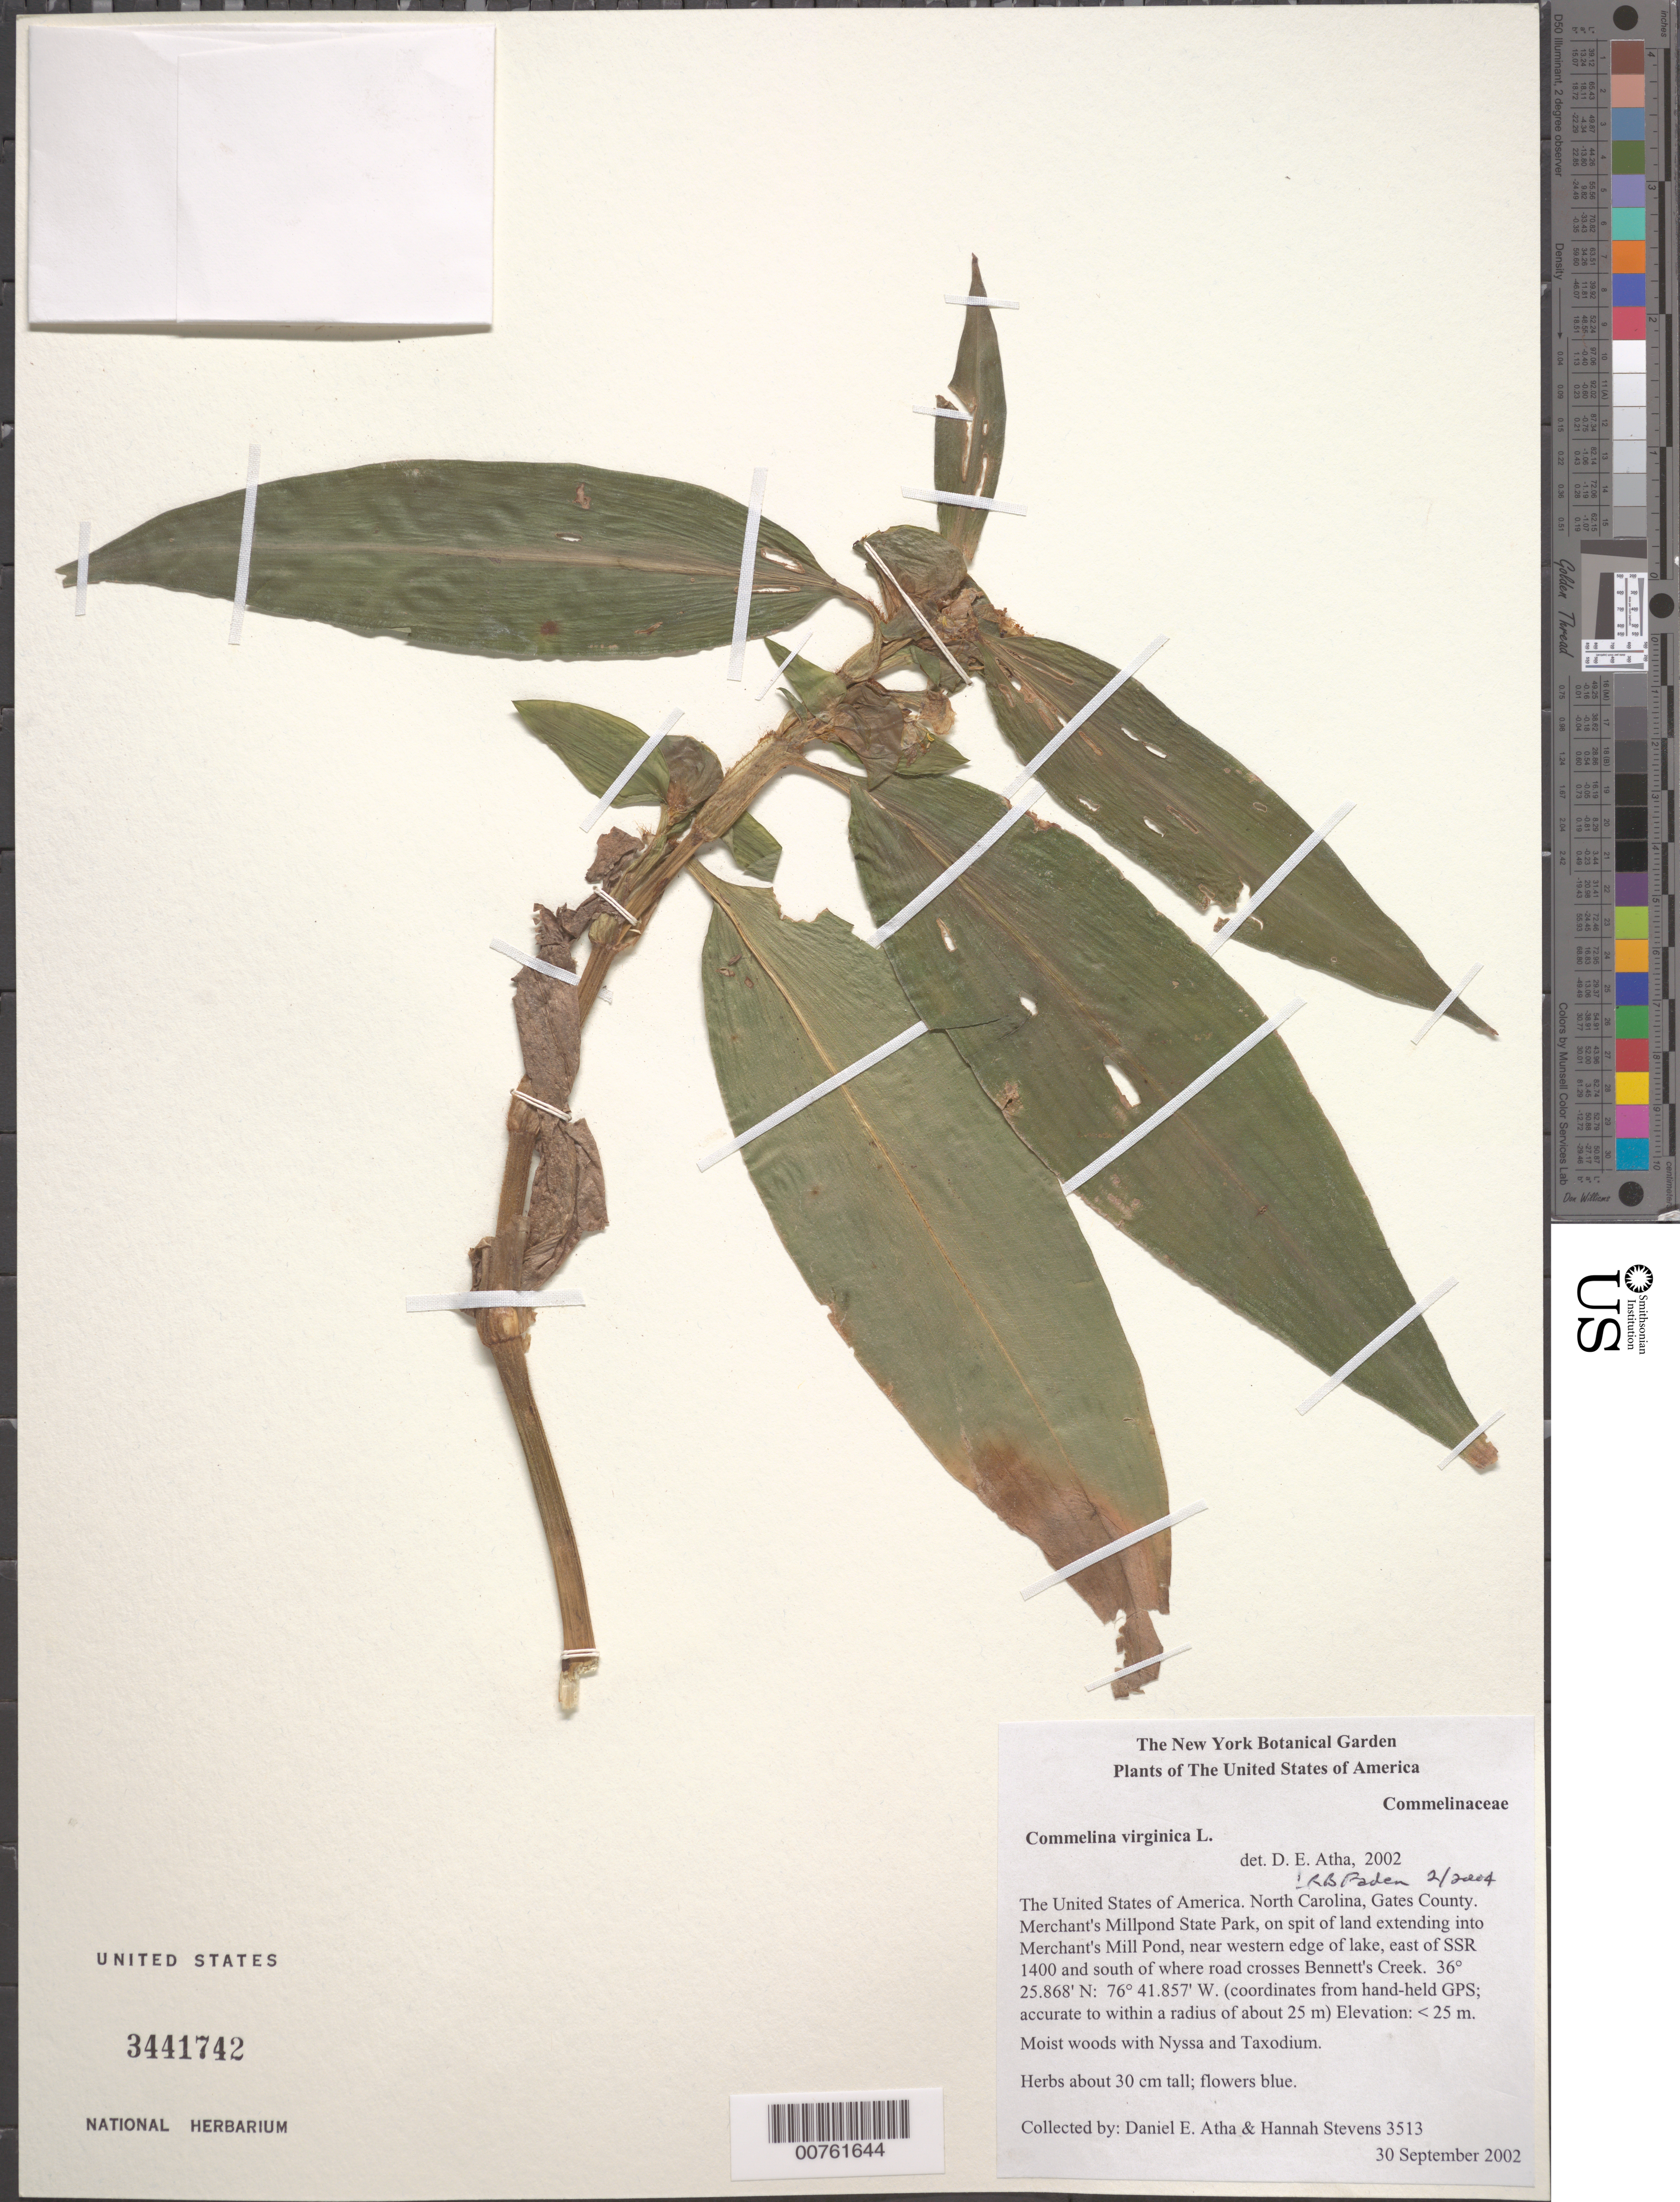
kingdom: Plantae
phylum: Tracheophyta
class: Liliopsida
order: Commelinales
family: Commelinaceae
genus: Commelina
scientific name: Commelina virginica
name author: L.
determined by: Faden, Robert B., (US), Smithsonian Institution - National Museum of Natural History (UNITED STATES)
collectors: D. Atha & H. Stevens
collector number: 3513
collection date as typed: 30 Sep 2002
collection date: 2002-09-30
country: United States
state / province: North Carolina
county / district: Gates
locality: Merchant's Millpond State Park, on spit of land extending into Merchant's Mill Pond, near western edge of lake, east of SSR 1400 and south of where road crosses Bennett's Creek. (coordinates from hand-held GPS; accurate to within a radius of about 25 m)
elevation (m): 25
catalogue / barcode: US 3441742